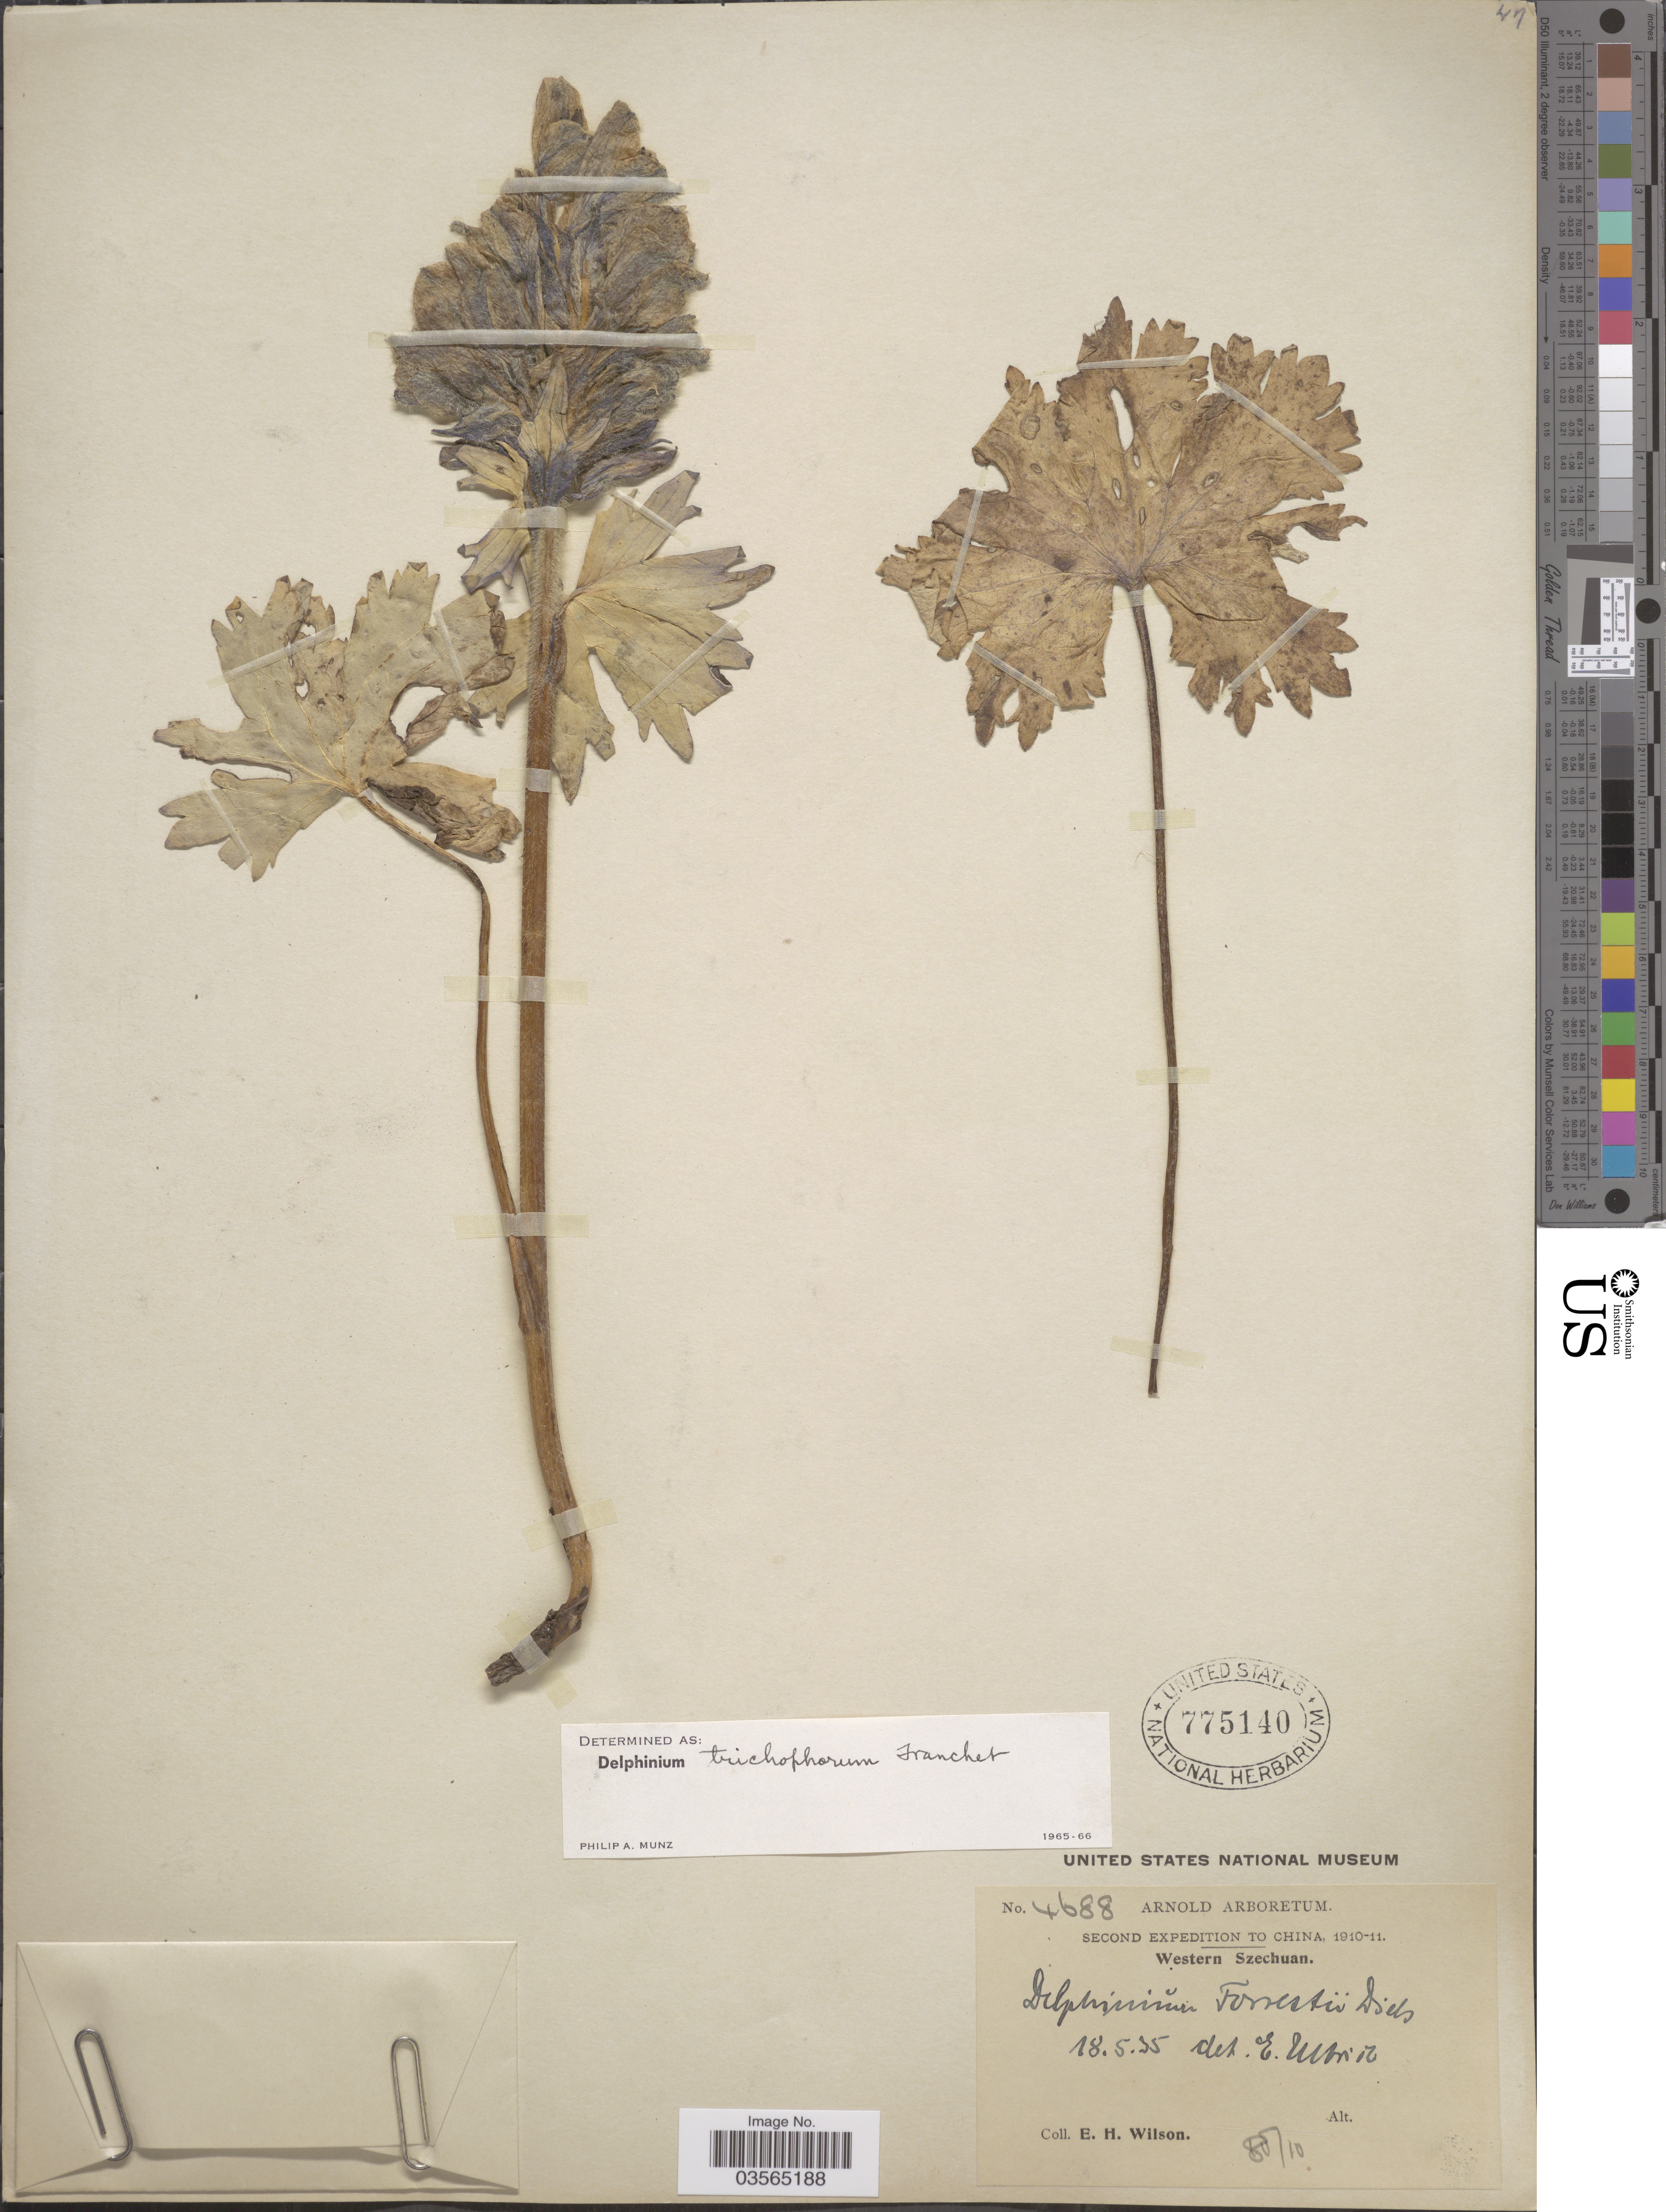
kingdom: Plantae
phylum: Tracheophyta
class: Magnoliopsida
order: Ranunculales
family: Ranunculaceae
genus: Delphinium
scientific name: Delphinium trichophorum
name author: Franch.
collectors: E. Wilson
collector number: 4688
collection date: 1910-08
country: China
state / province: Sichuan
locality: Western Szechuan.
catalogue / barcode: US 775140